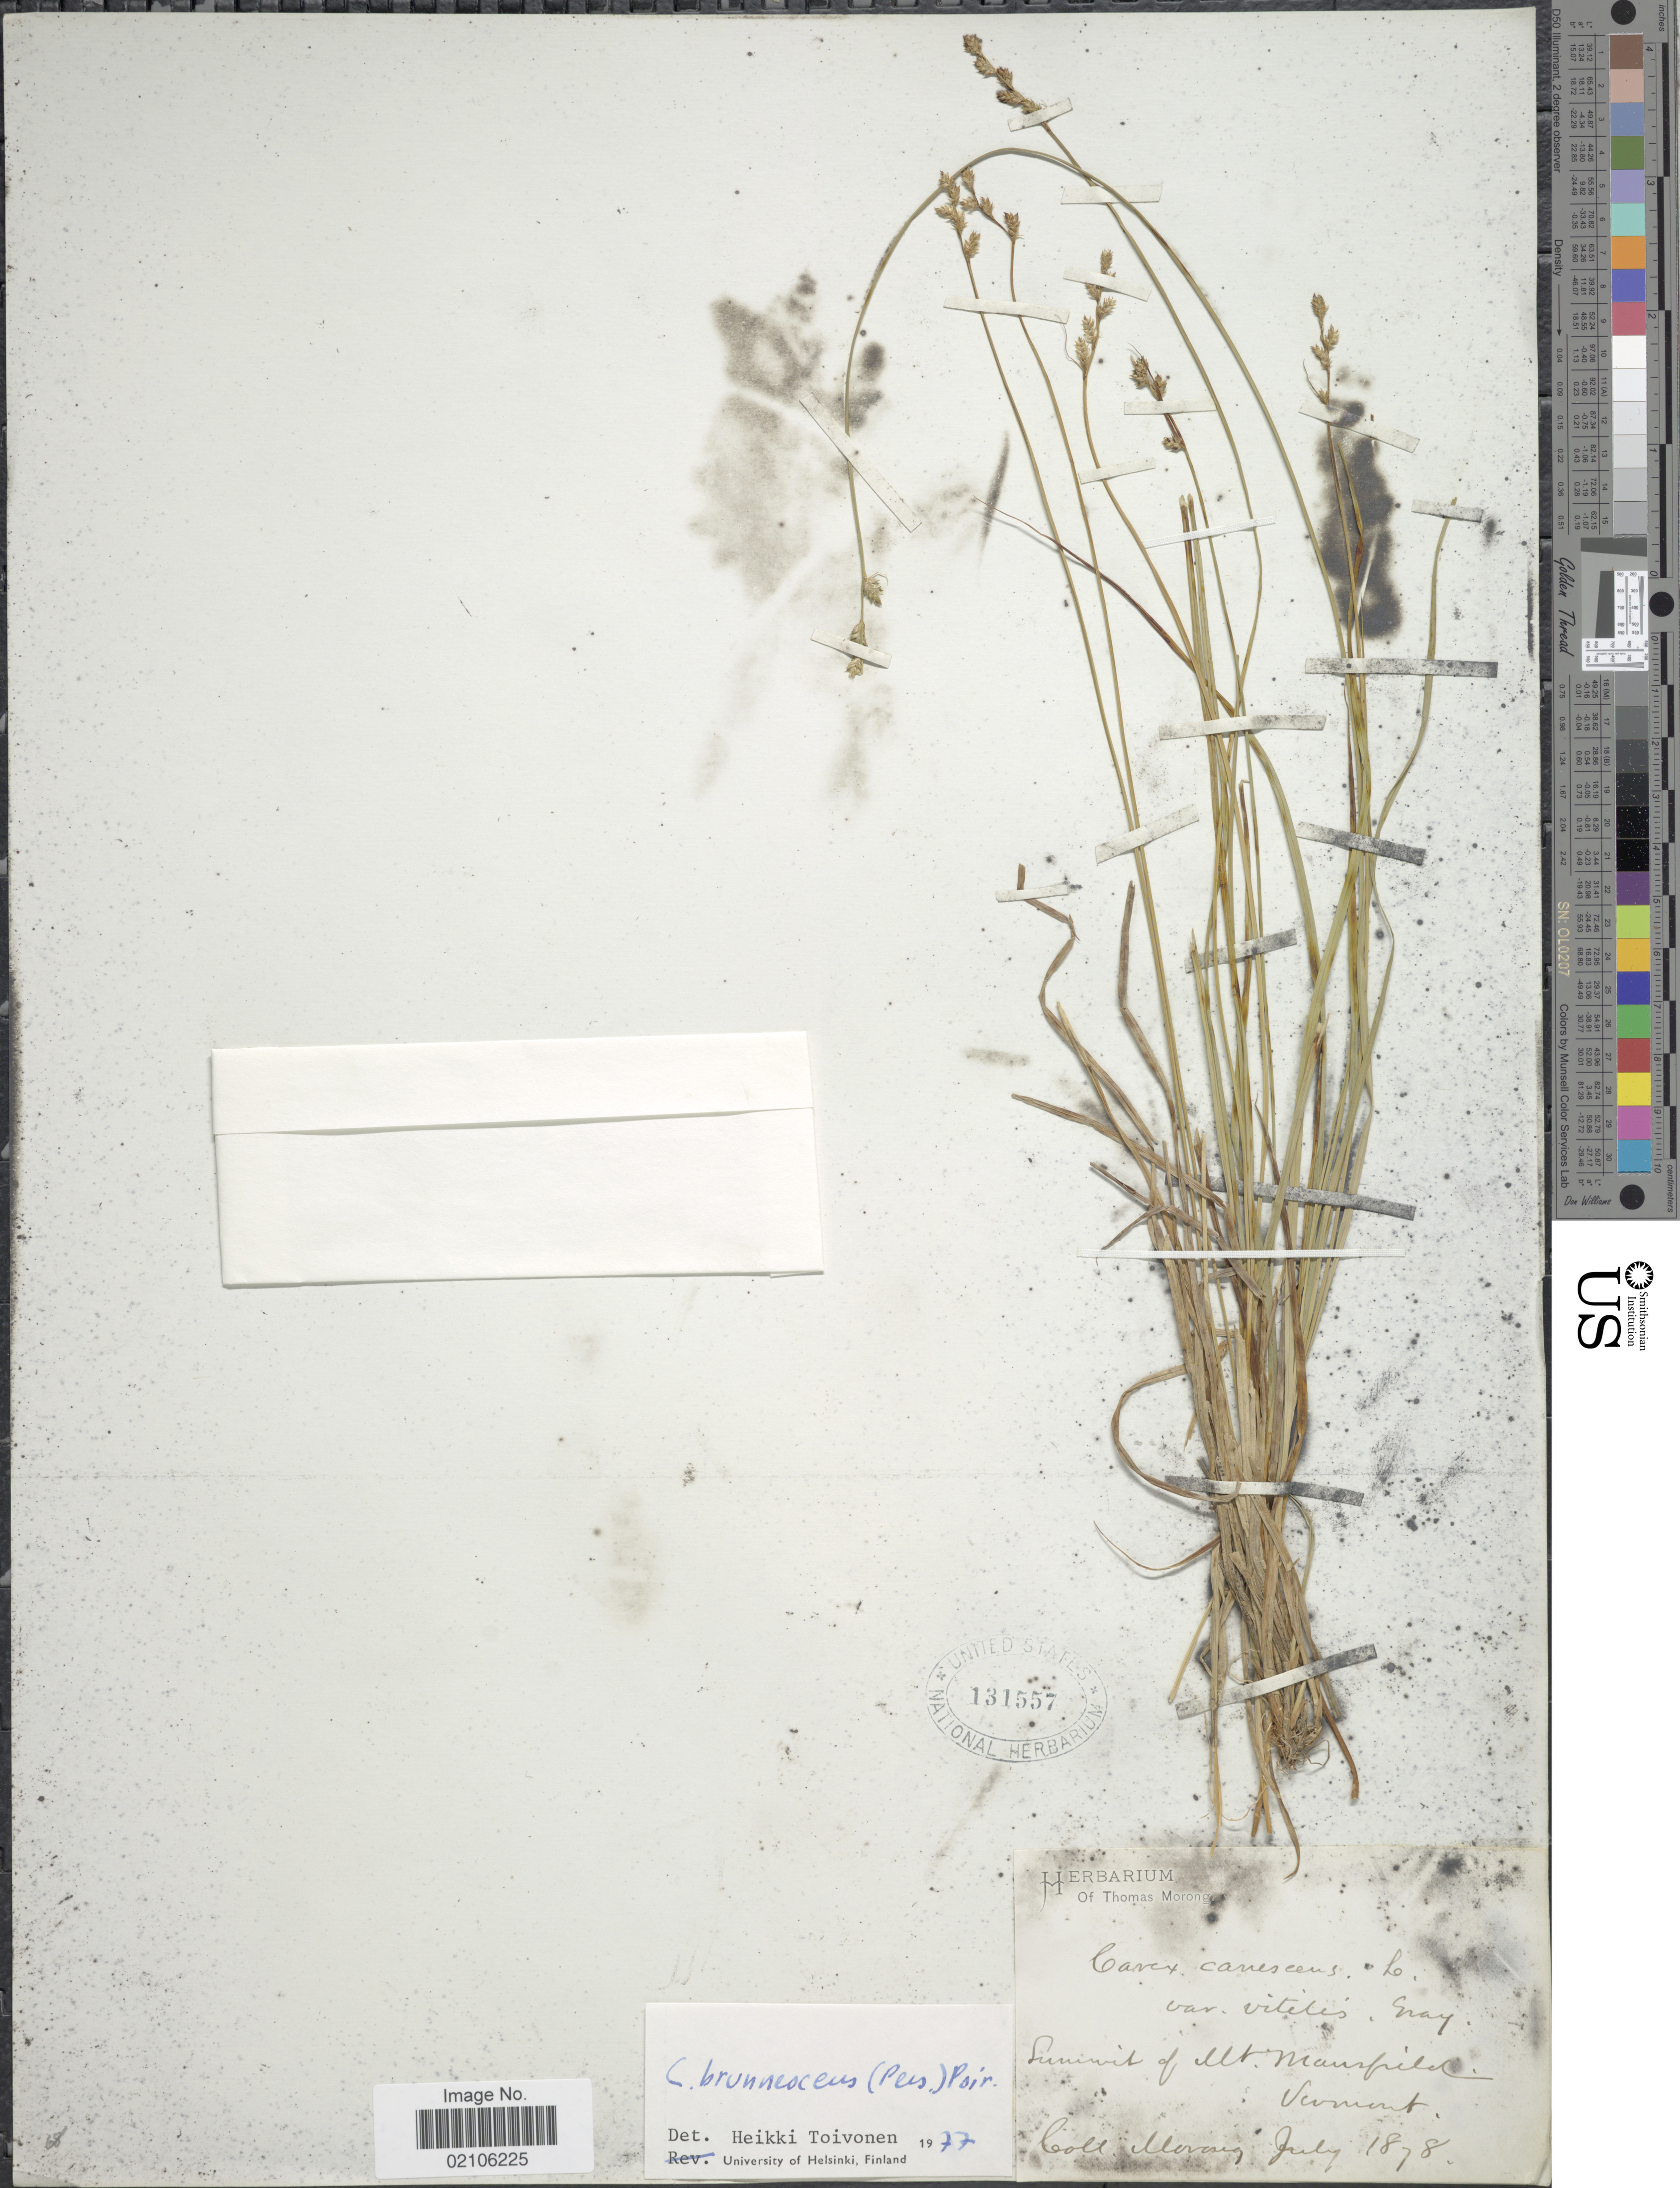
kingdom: Plantae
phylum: Tracheophyta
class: Liliopsida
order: Poales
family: Cyperaceae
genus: Carex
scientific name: Carex brunnescens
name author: (Pers.) Poir.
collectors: ex herb. T. Morong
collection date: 1878-07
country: United States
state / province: Vermont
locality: Summit of Mt. Mansfield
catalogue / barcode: US 131557